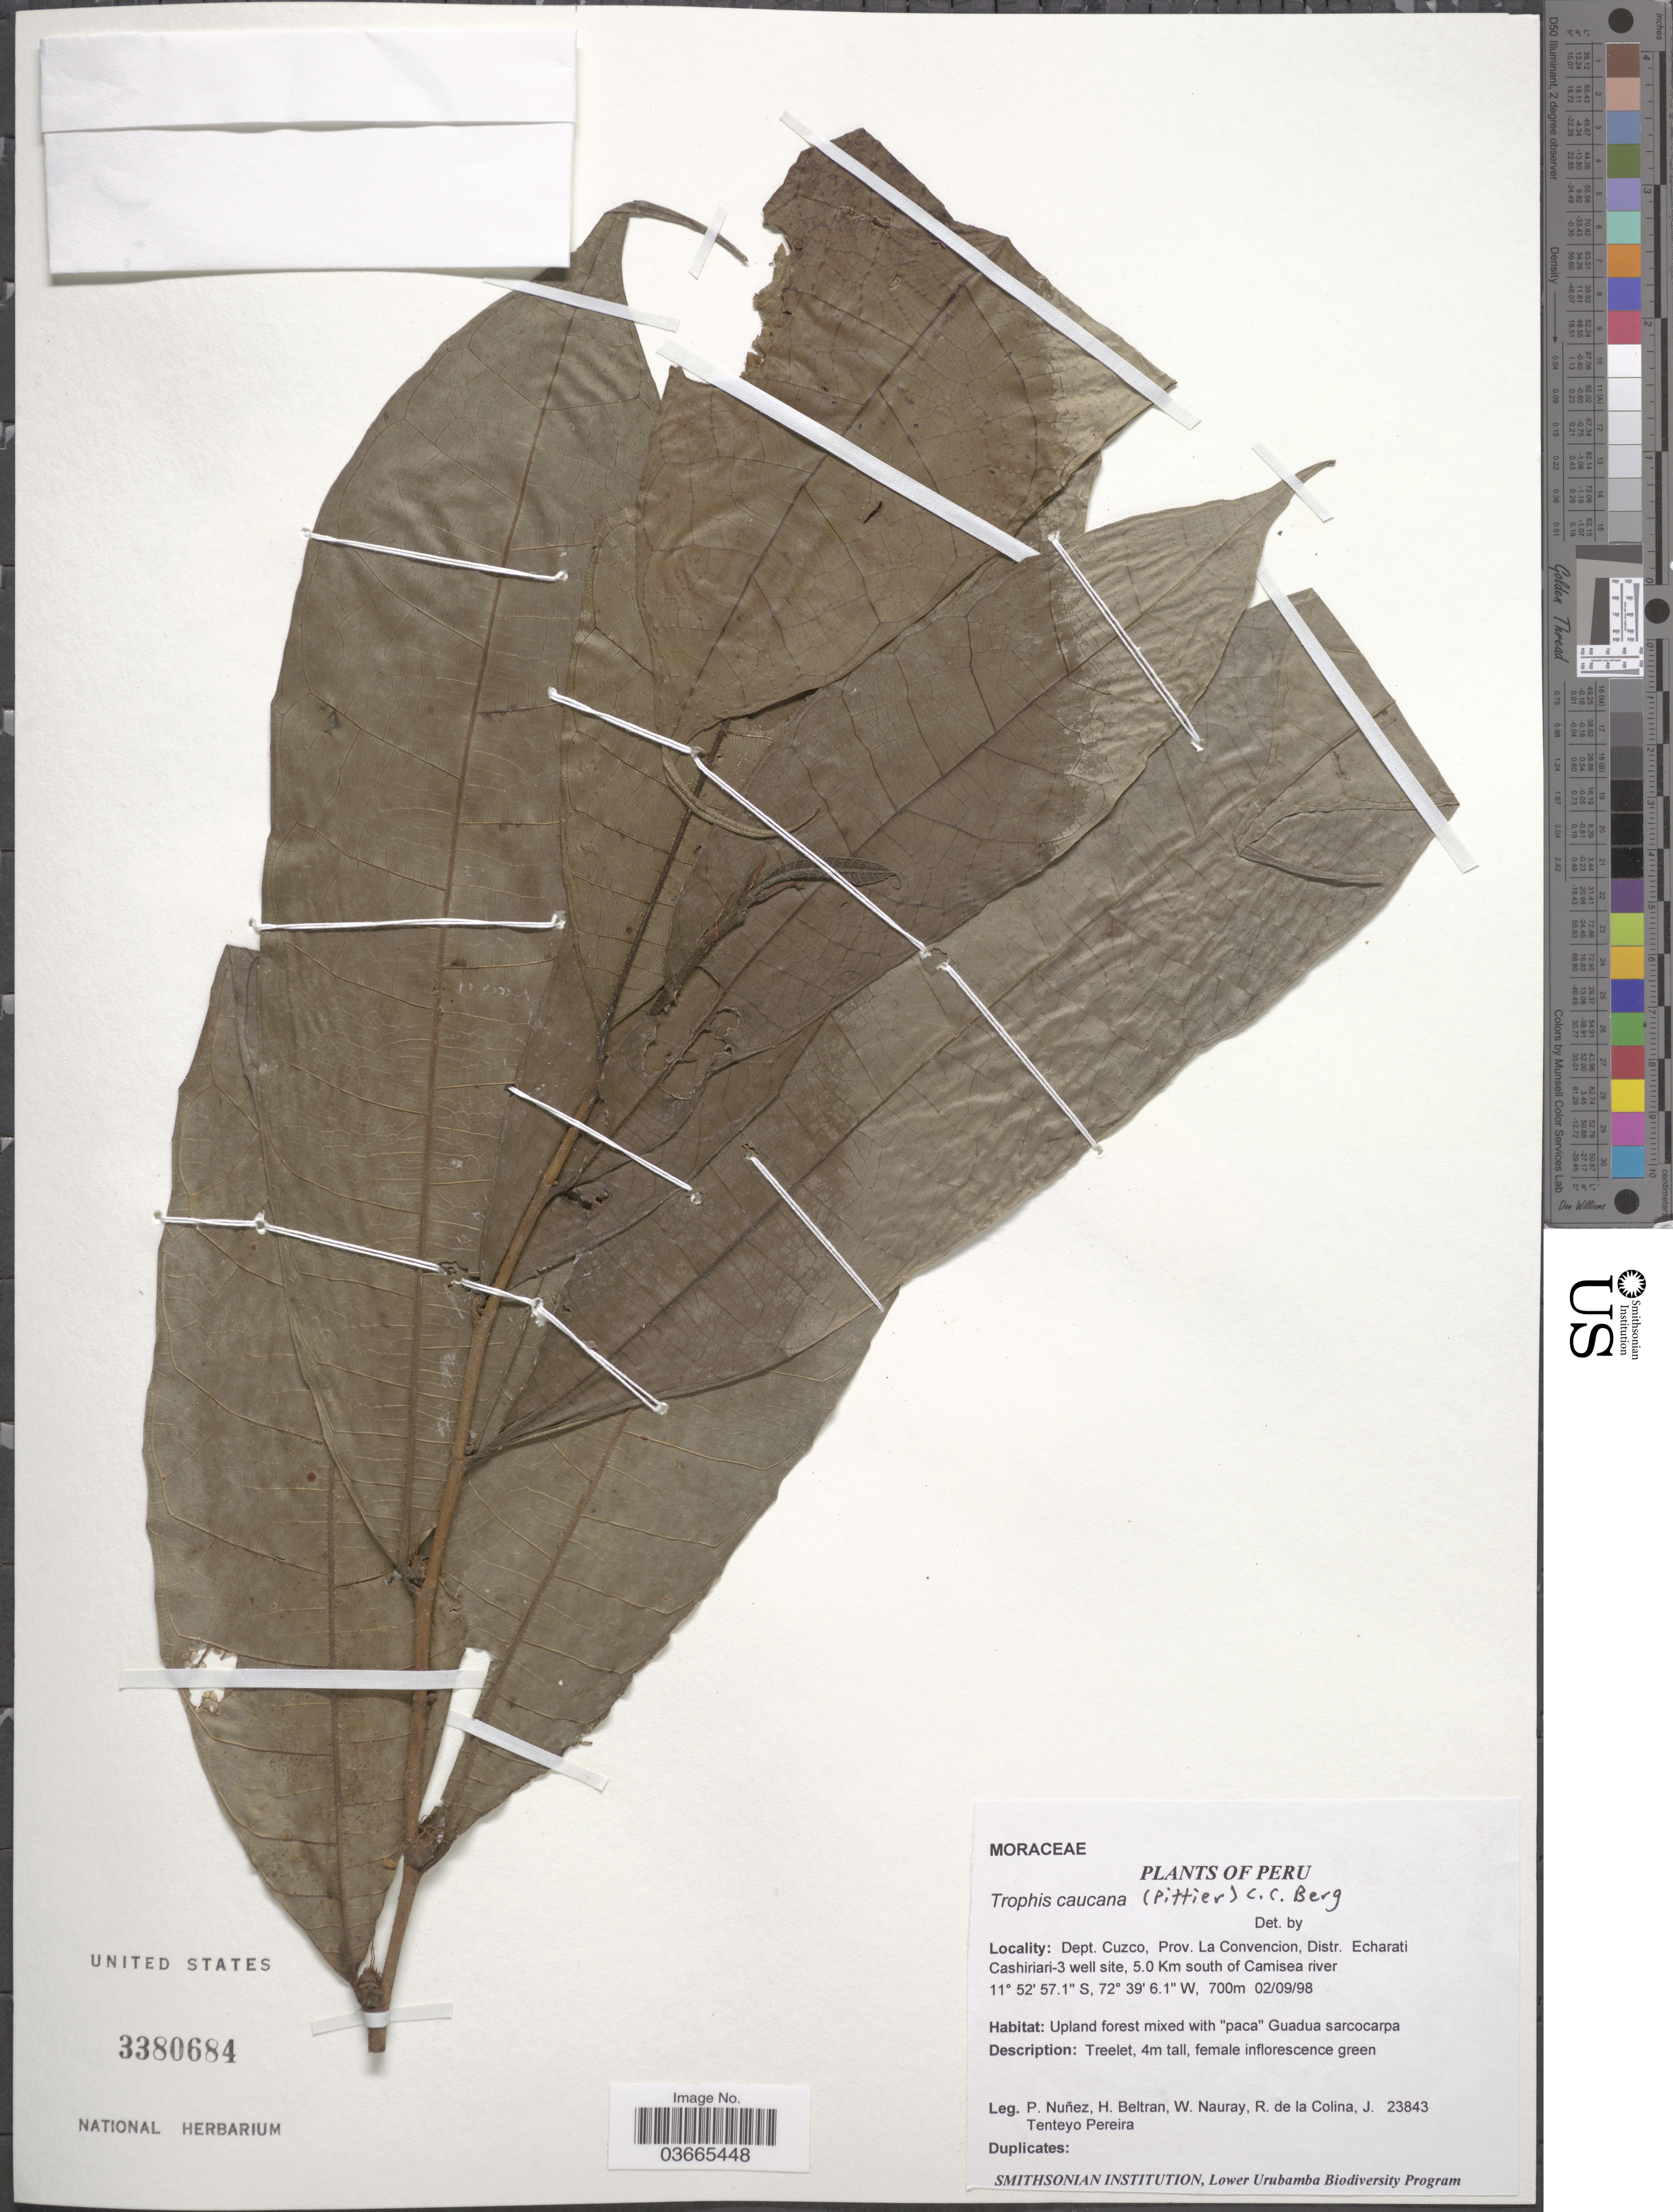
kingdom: Plantae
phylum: Tracheophyta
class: Magnoliopsida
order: Rosales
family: Moraceae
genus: Olmedia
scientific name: Olmedia aspera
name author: Ruiz & Pav.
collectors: P. Nuñez V., H. Beltran, W. Nauray, R. de La Colina & J. Tenteyo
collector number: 23843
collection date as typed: Transcribed d/m/y: 2/9/98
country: Peru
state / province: Cusco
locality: Dept. Cuzco, Prov. La Convencion, Distr. Echarati Cashiriari-3 well site, 5.0 Km south of Camisea river.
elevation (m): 700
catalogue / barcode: US 3380684